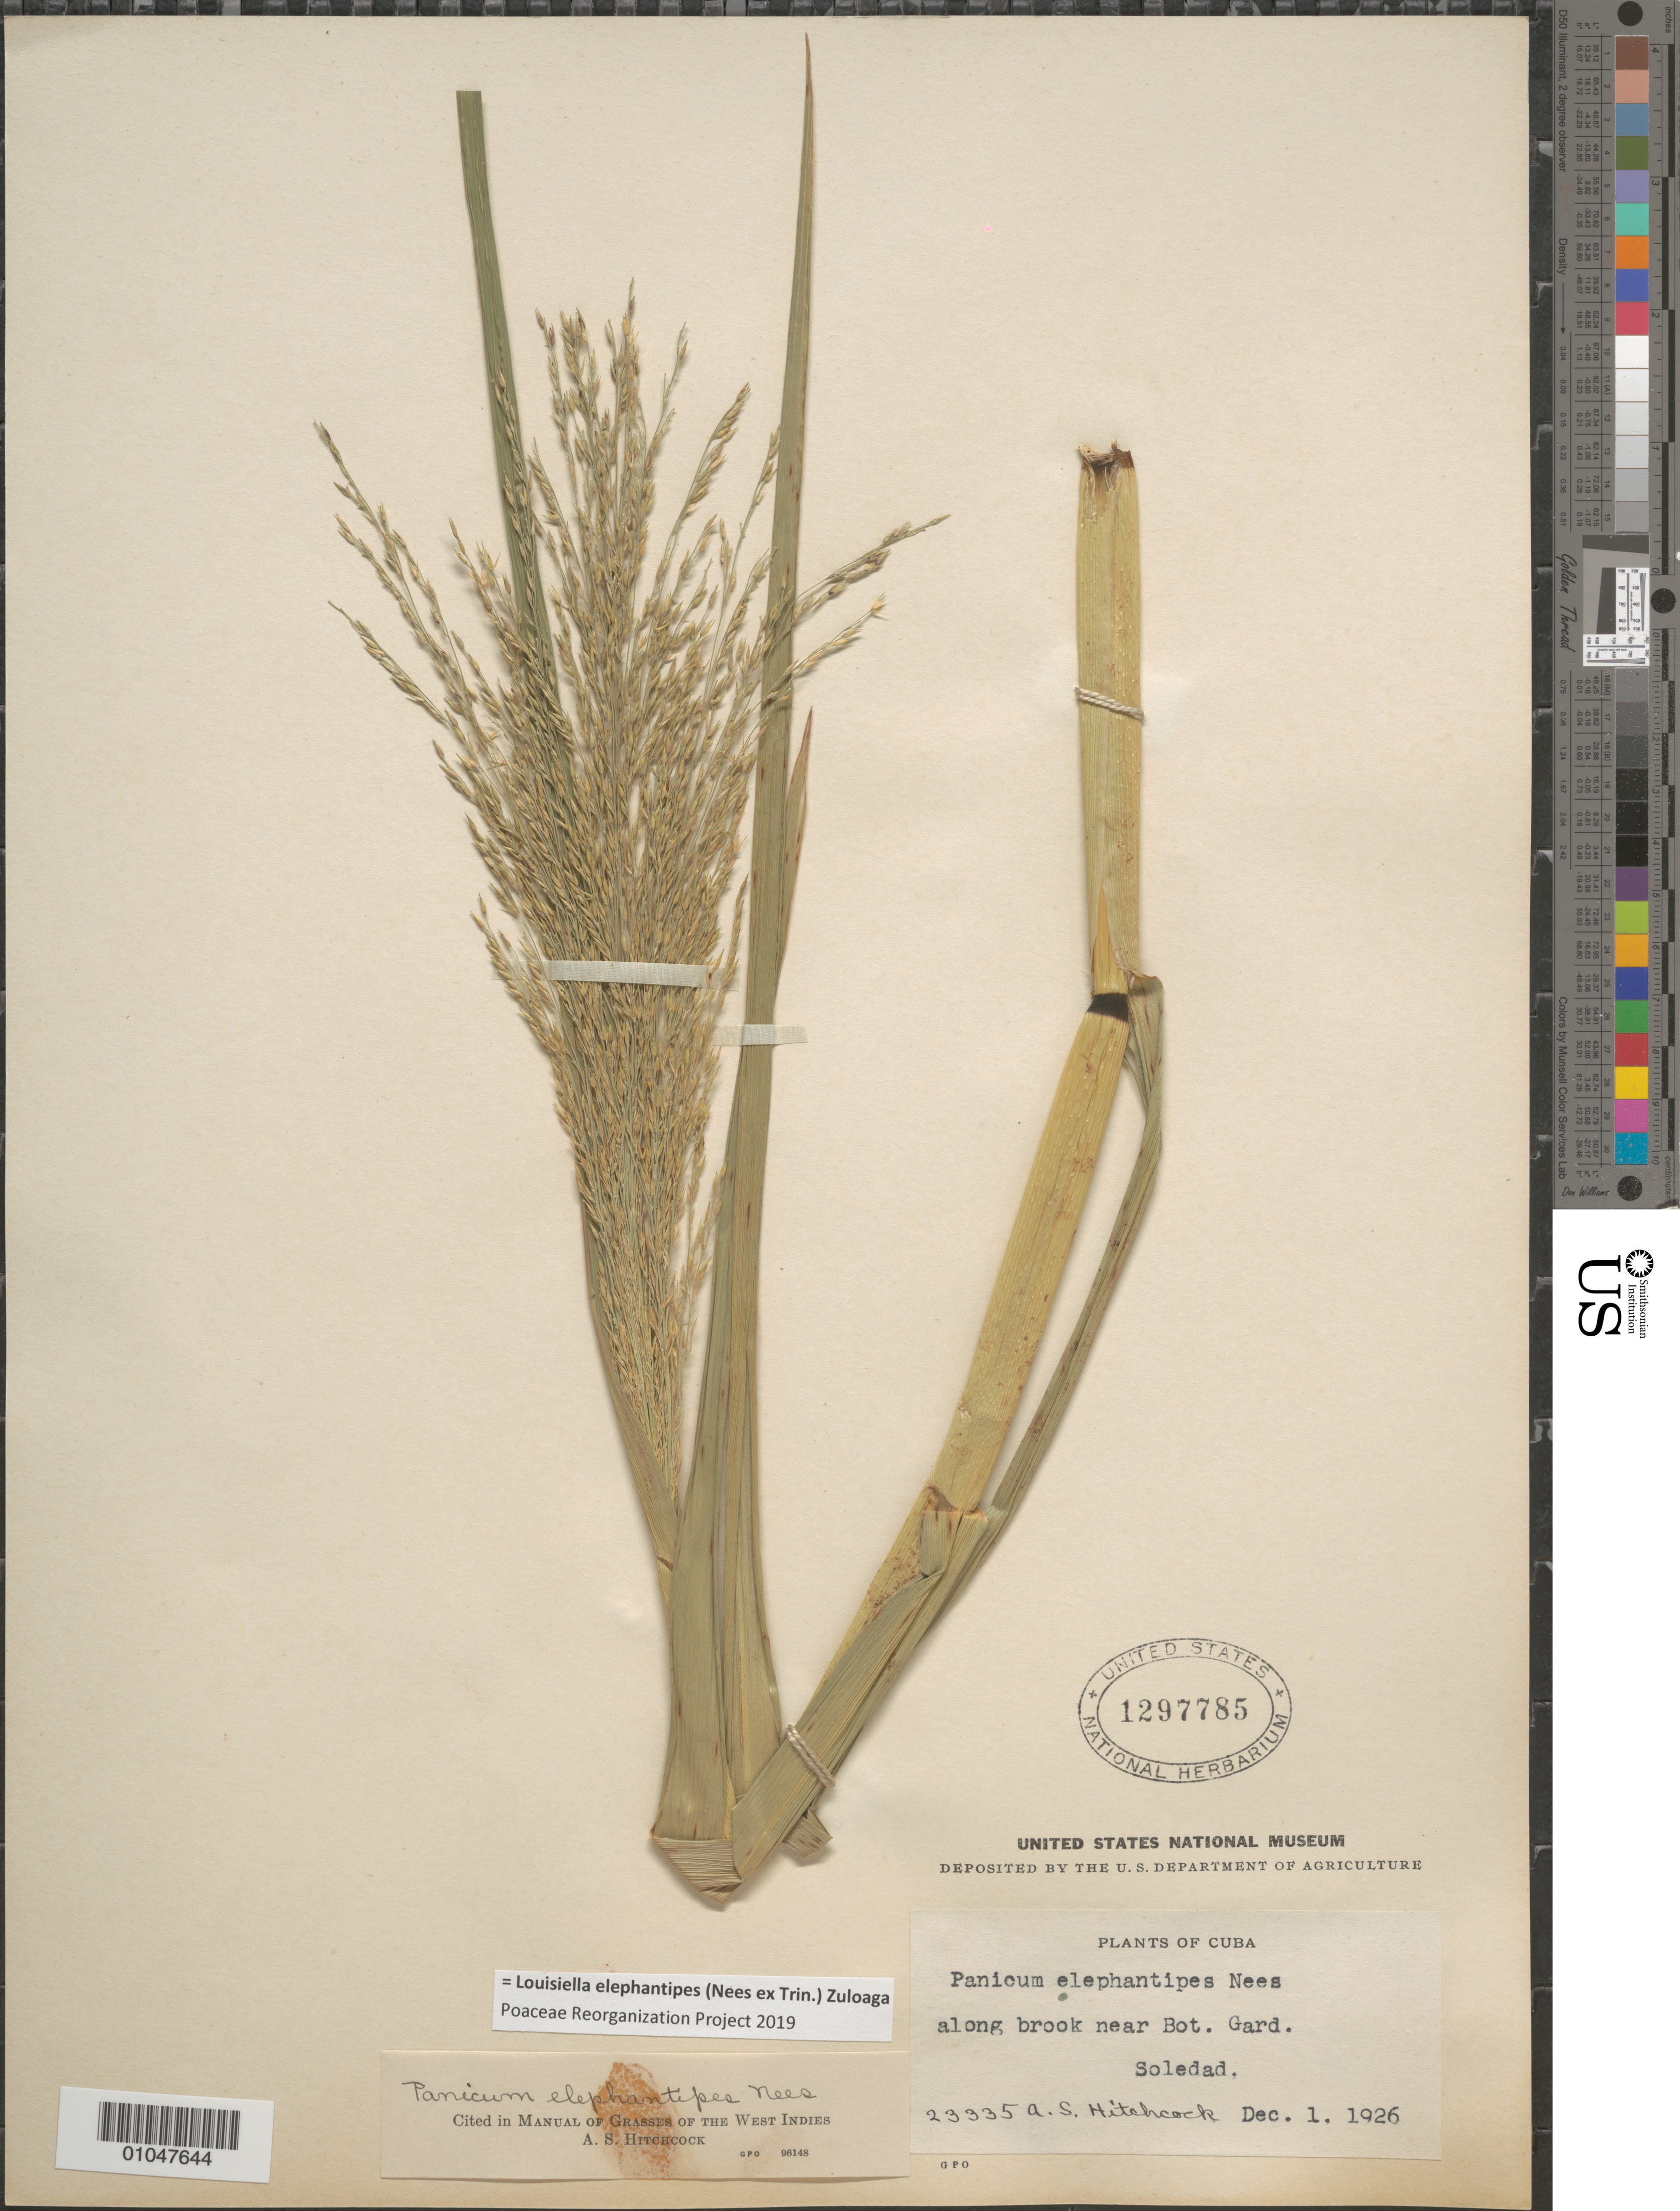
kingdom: Plantae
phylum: Tracheophyta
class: Liliopsida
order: Poales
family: Poaceae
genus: Louisiella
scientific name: Louisiella elephantipes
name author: (Nees ex Trin.) Zuloaga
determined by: Poaceae Reorganization Project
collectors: A. S. Hitchcock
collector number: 23335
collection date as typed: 01 Dec 1926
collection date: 1926-12-01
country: Cuba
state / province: Cienfuegos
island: Cuba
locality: Soledad, along brook near Bot Gard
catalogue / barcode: US 1297785